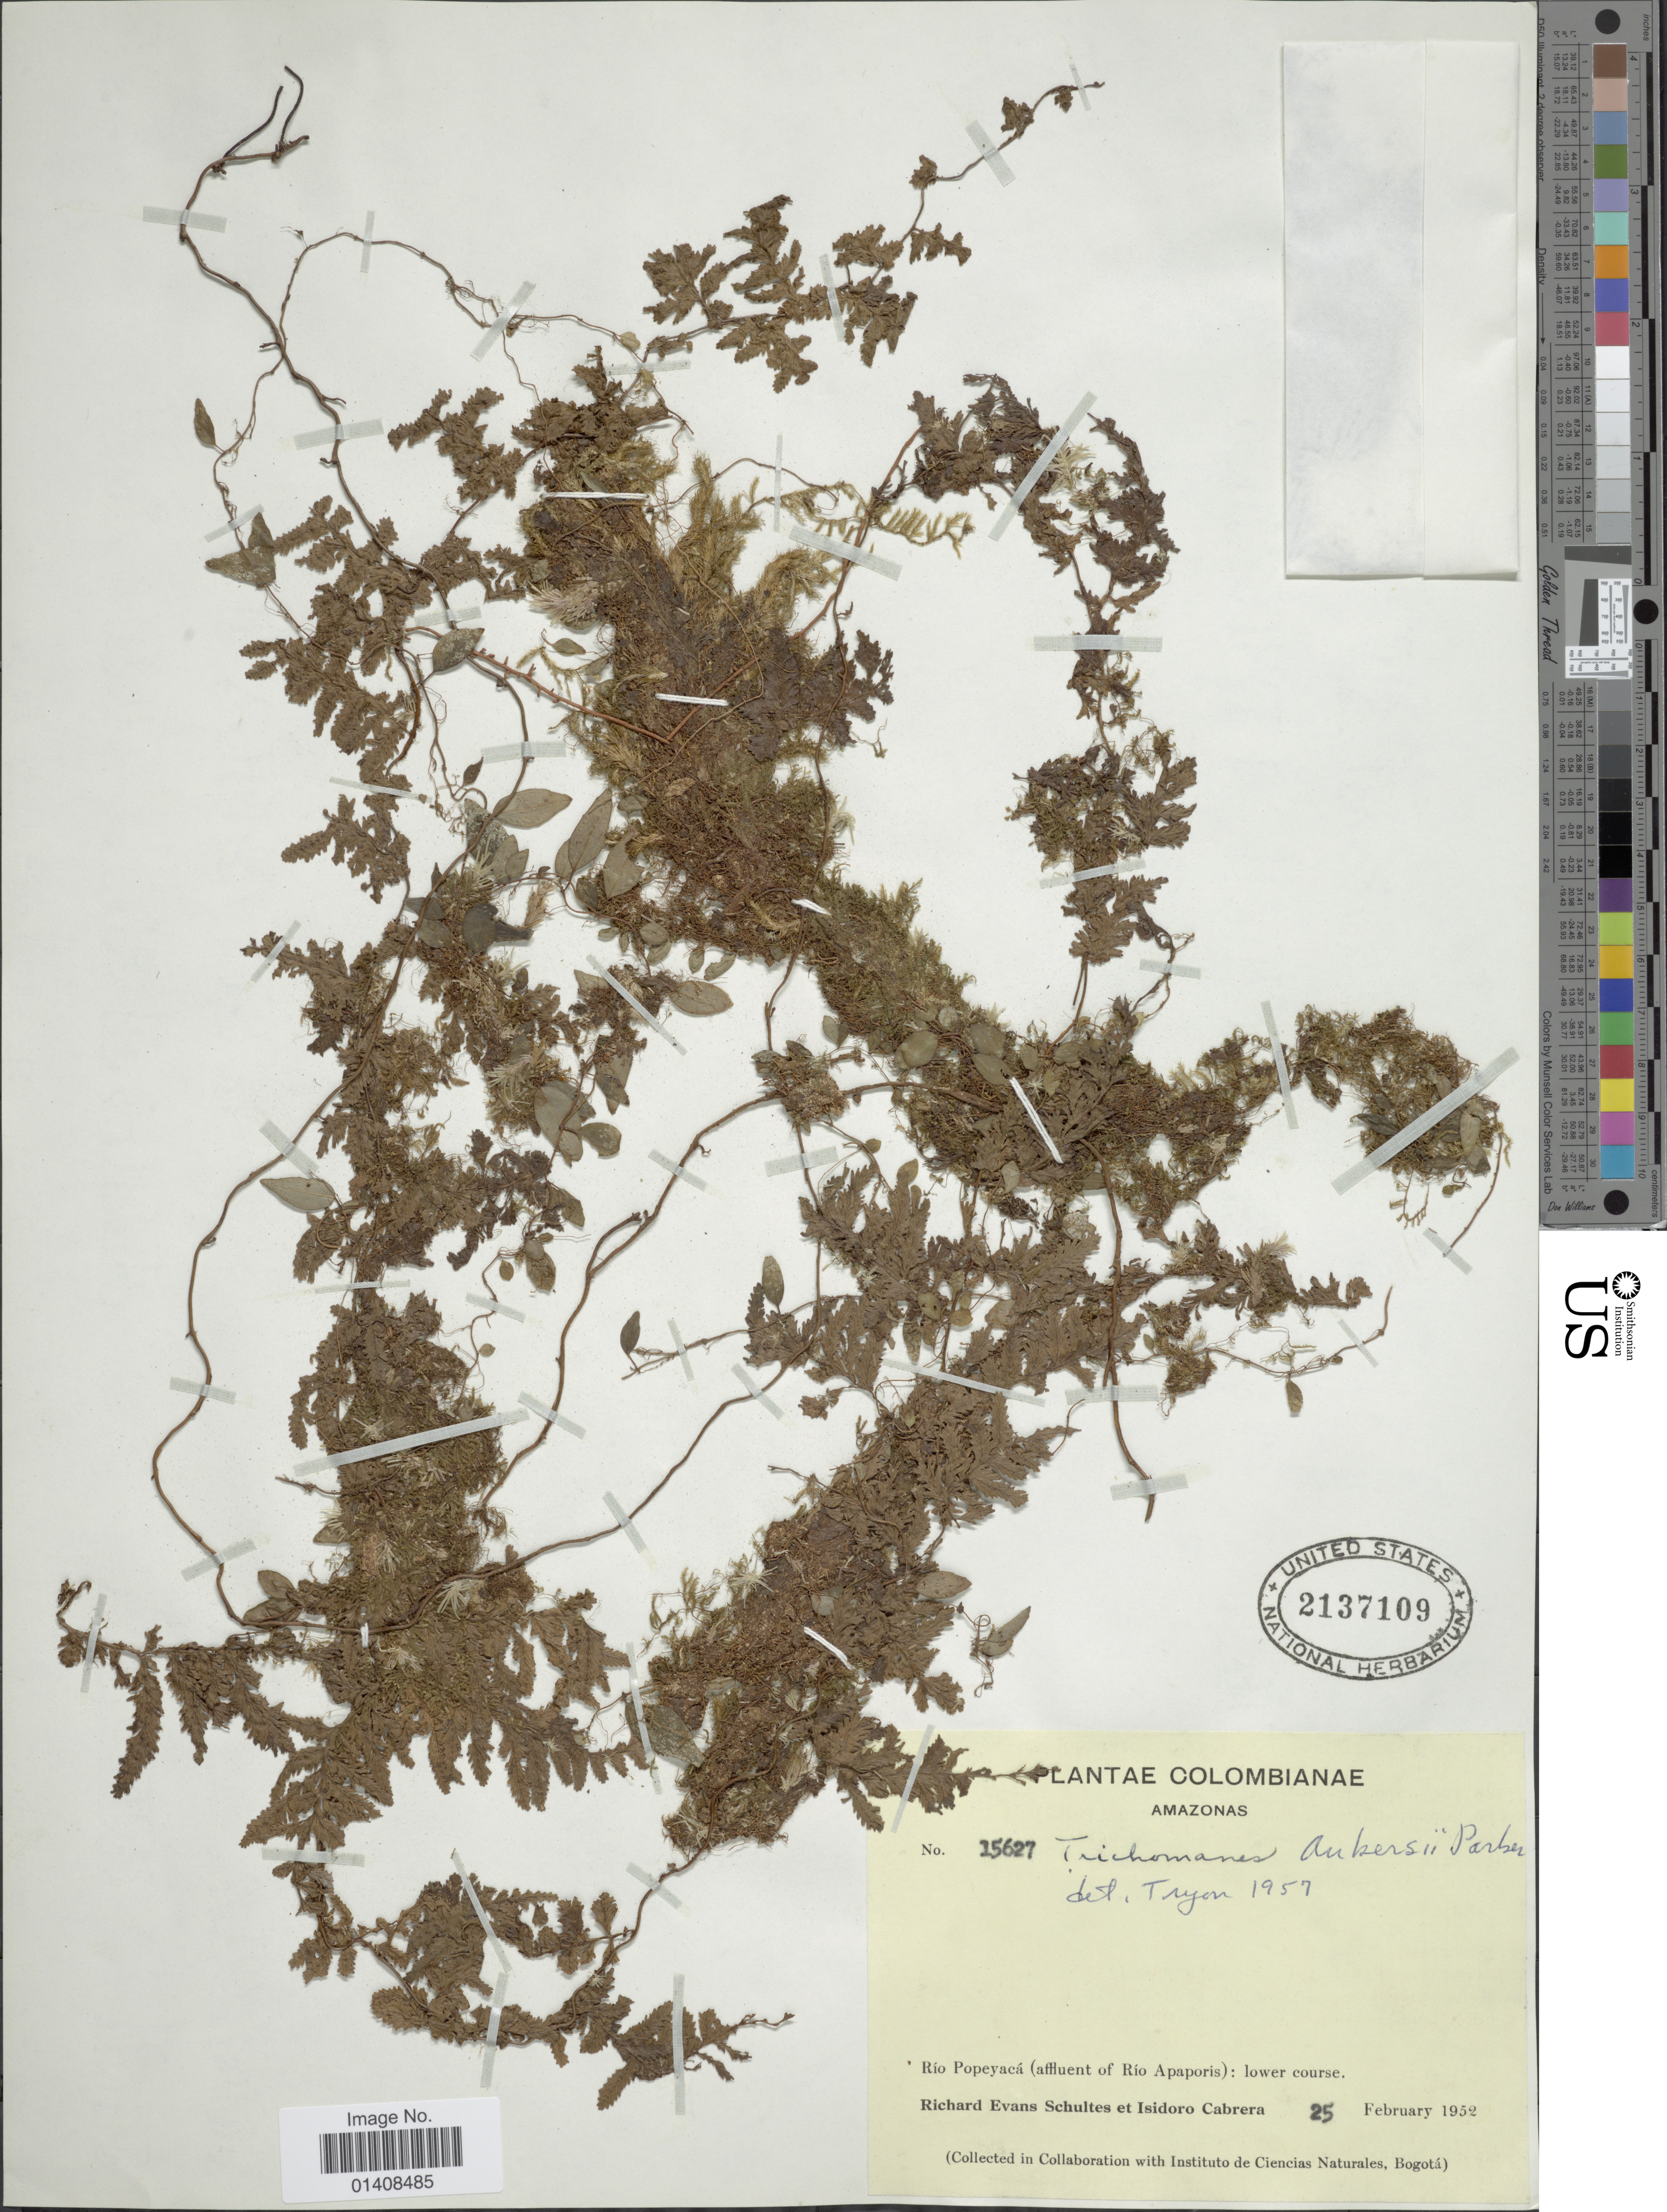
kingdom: Plantae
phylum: Tracheophyta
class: Polypodiopsida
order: Hymenophyllales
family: Hymenophyllaceae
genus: Trichomanes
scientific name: Trichomanes ankersii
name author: C. Parker ex Hook. & Grev.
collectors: R. E. Schultes & I. Cabrera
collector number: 15627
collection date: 1952-02-25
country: Colombia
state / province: Amazônas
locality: Rio Popeyacá affluent of Rio Apaporis: lower course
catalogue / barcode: US 2137109